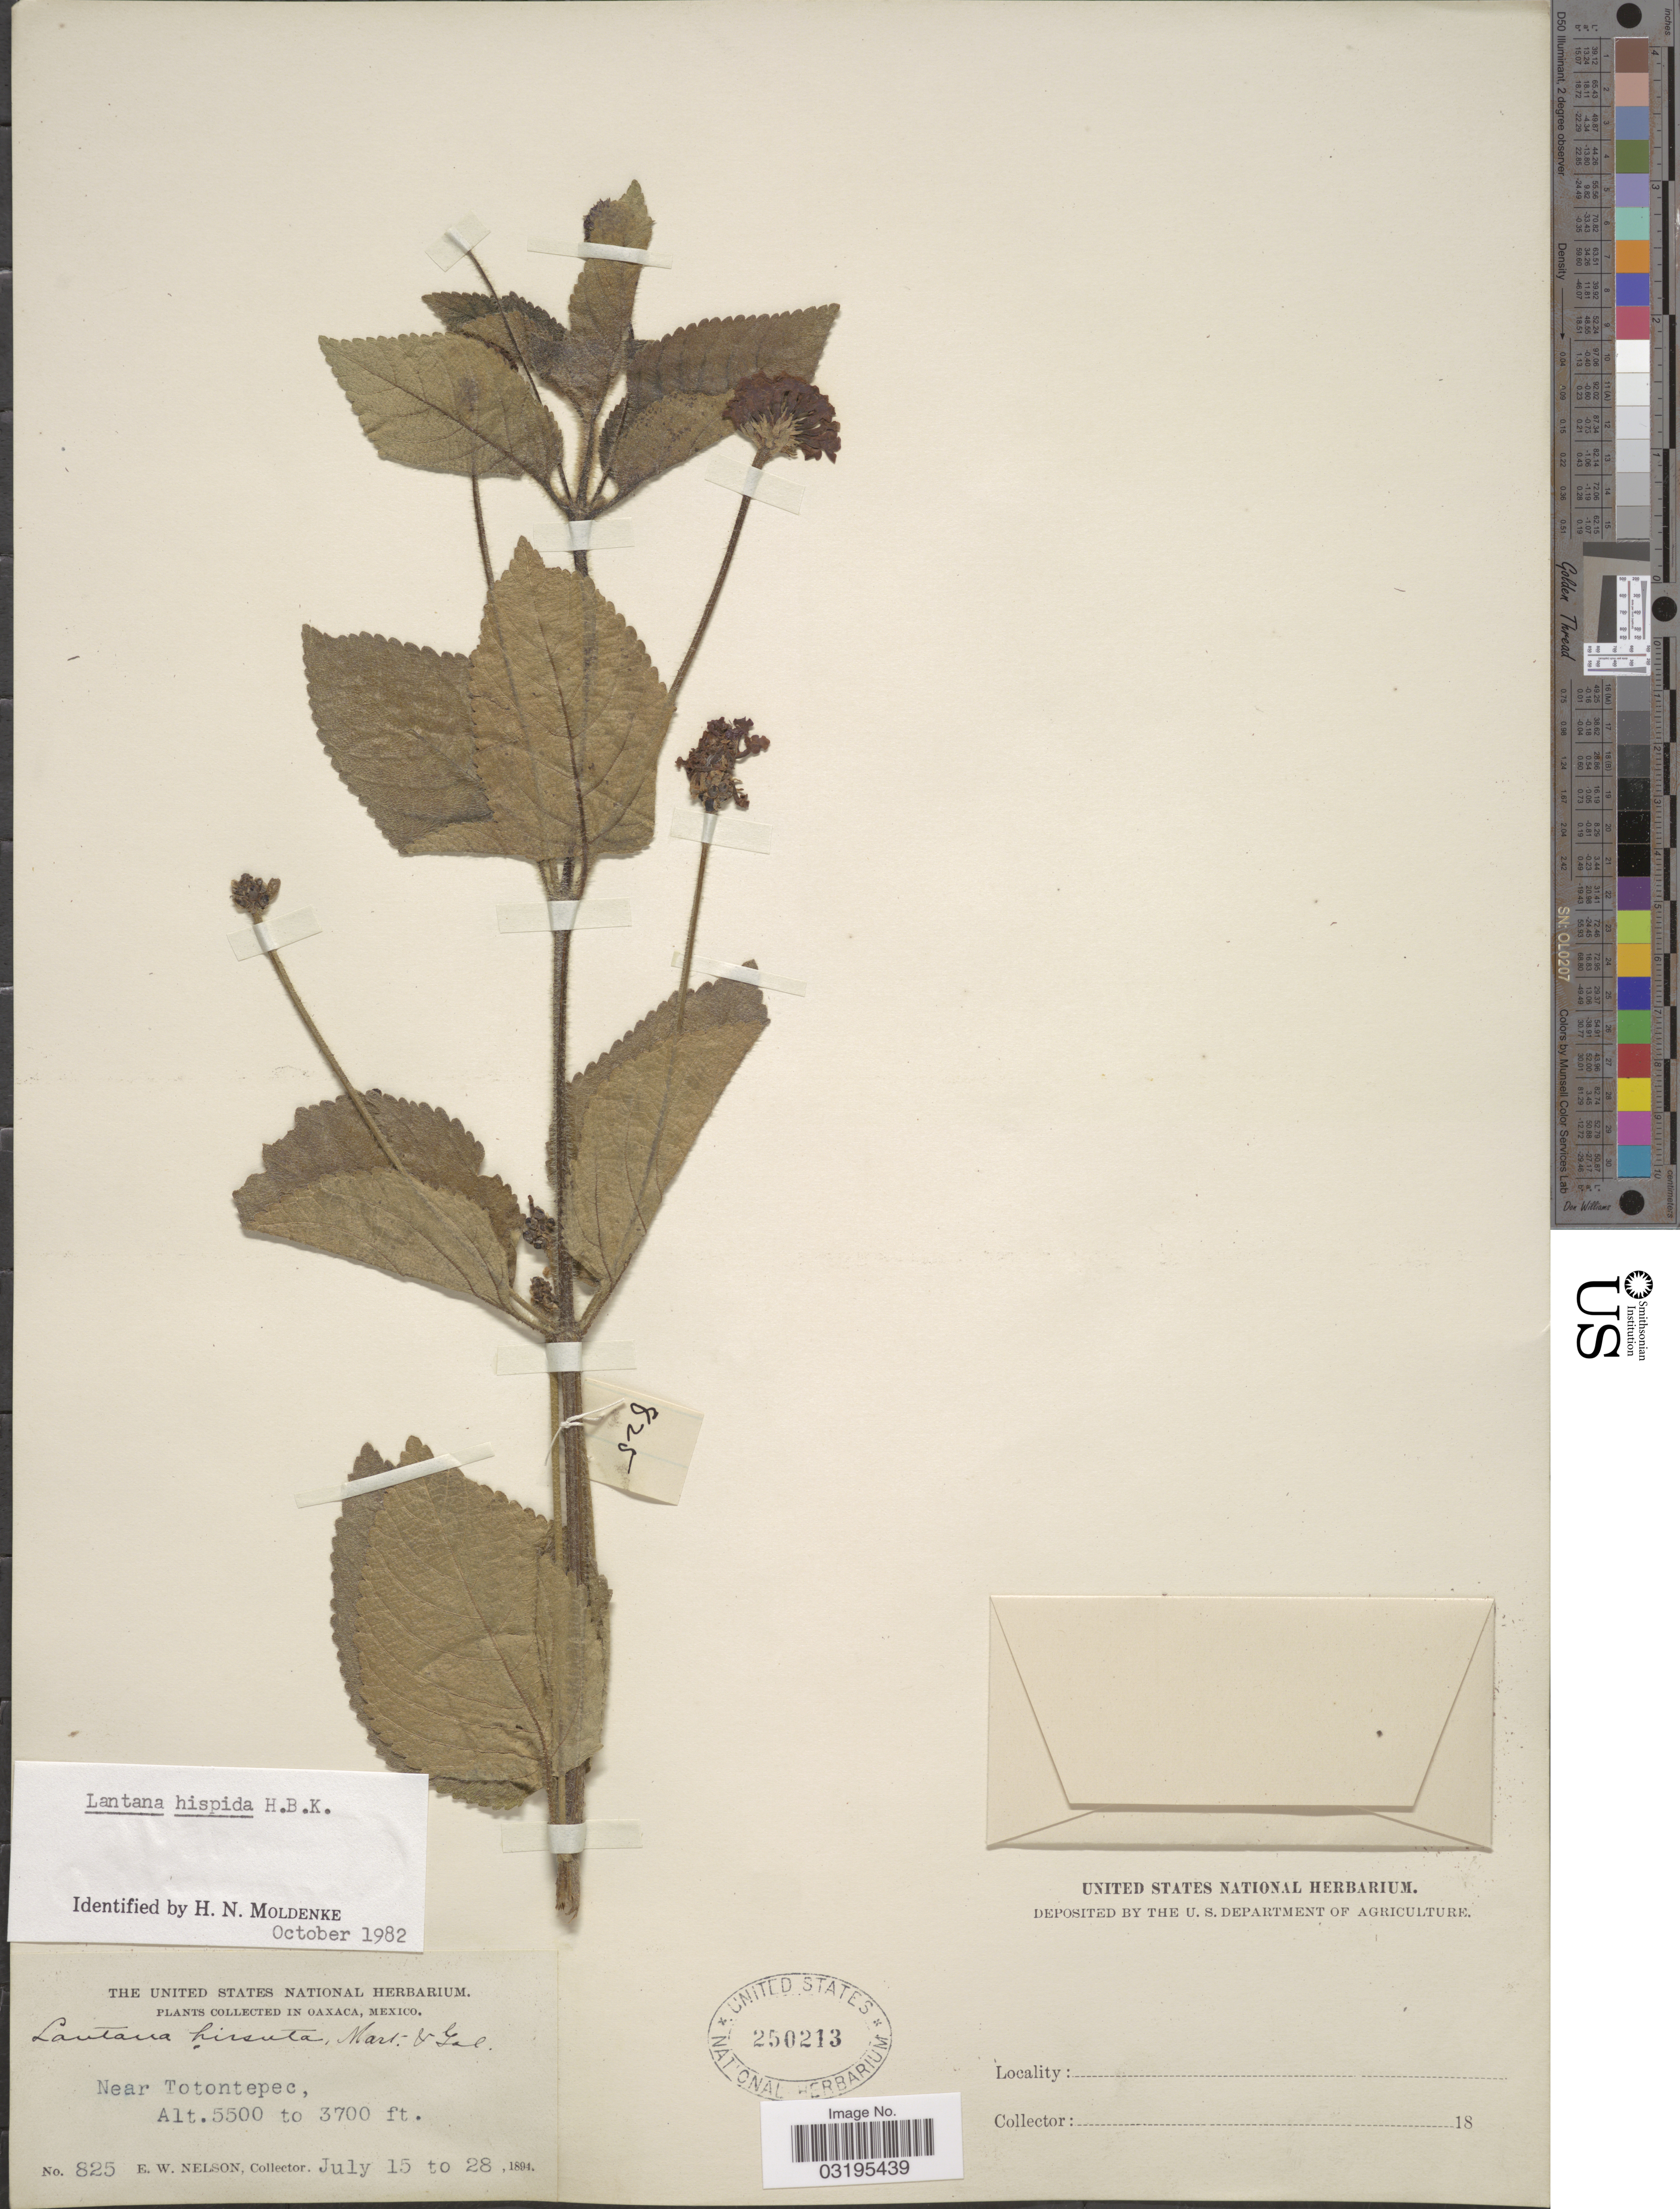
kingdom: Plantae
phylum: Tracheophyta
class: Magnoliopsida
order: Lamiales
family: Verbenaceae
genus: Lantana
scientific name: Lantana hispida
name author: Kunth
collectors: E. W. Nelson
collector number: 825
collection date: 1894-07-15/1894-07-28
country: Mexico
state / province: Oaxaca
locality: Near Totontepec.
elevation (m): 1128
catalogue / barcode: US 250213